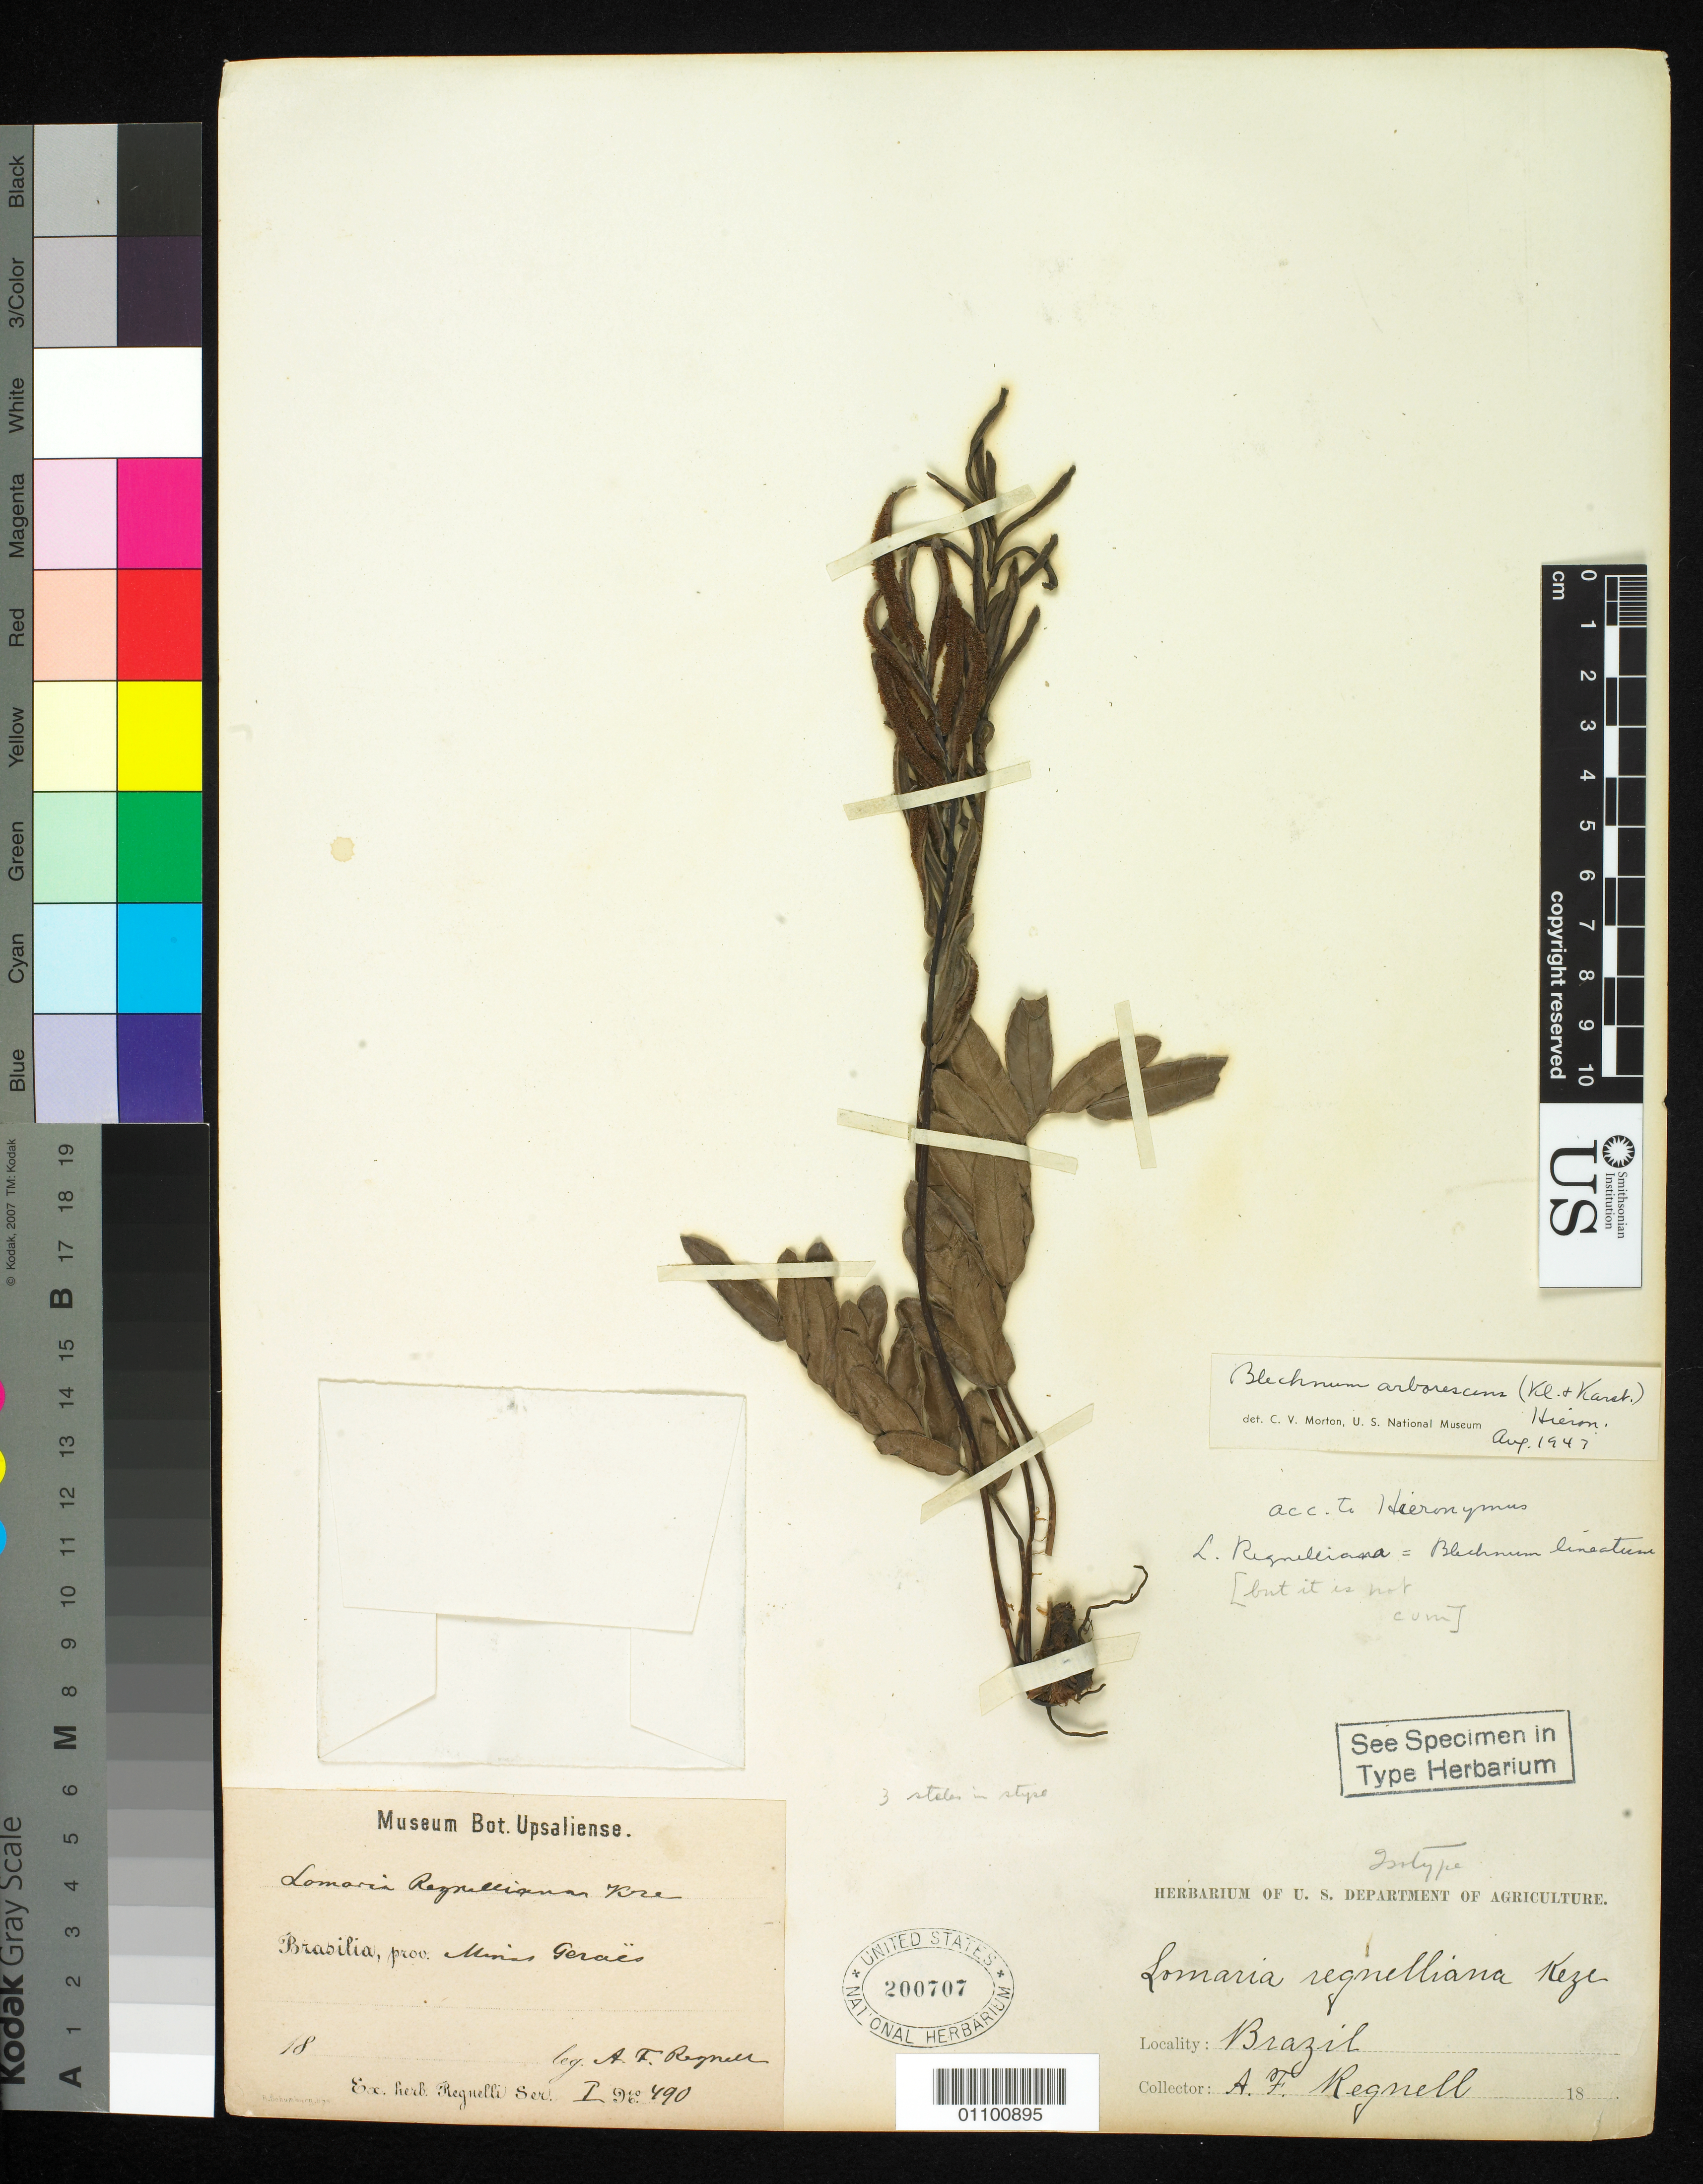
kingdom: Plantae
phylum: Tracheophyta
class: Polypodiopsida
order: Polypodiales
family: Blechnaceae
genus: Lomaria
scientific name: Lomaria regnelliana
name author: Kunze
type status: Type Collection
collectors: A. F. Regnell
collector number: I 490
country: Brazil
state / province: Minas Gerais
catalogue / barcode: US 200707